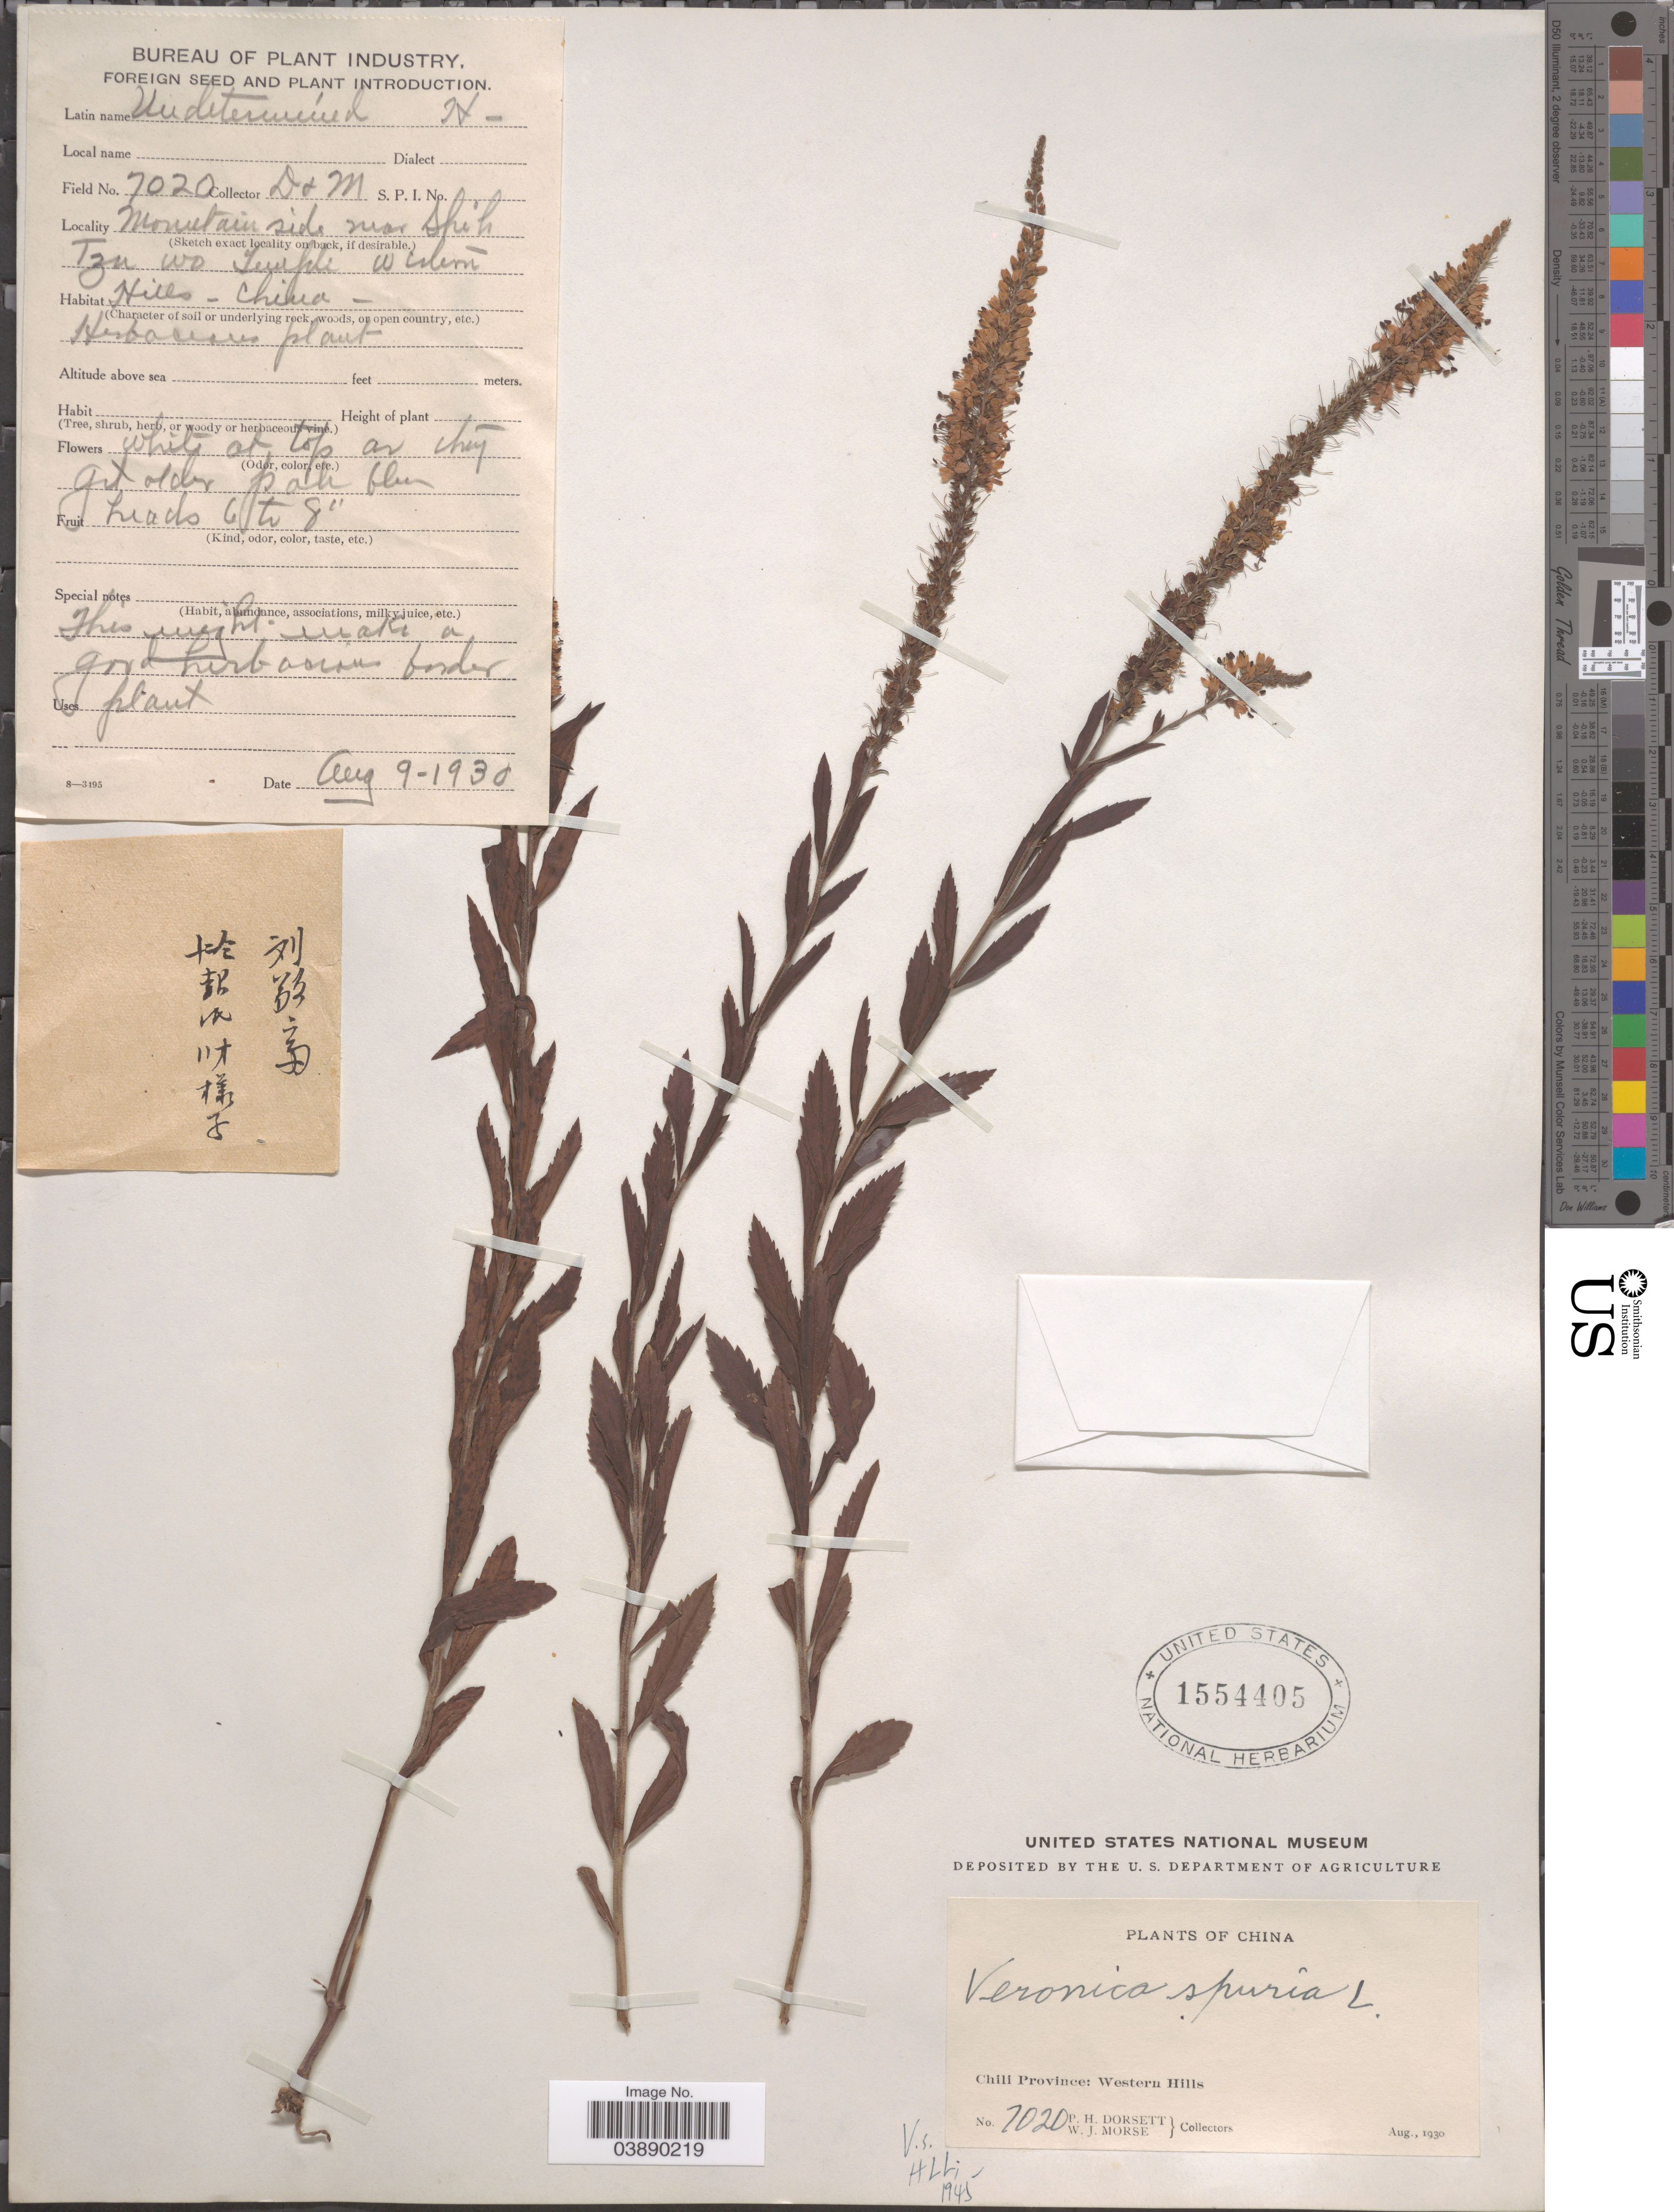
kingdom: Plantae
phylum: Tracheophyta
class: Magnoliopsida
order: Lamiales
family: Plantaginaceae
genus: Veronica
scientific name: Veronica linariifolia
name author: Pall. ex Link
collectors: P. H. Dorsett & W. J. Morse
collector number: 7020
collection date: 1930-08-09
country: China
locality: Mountain side near Shih Tzu wo Temple Western Hills. Chili Province.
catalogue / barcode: US 1554405